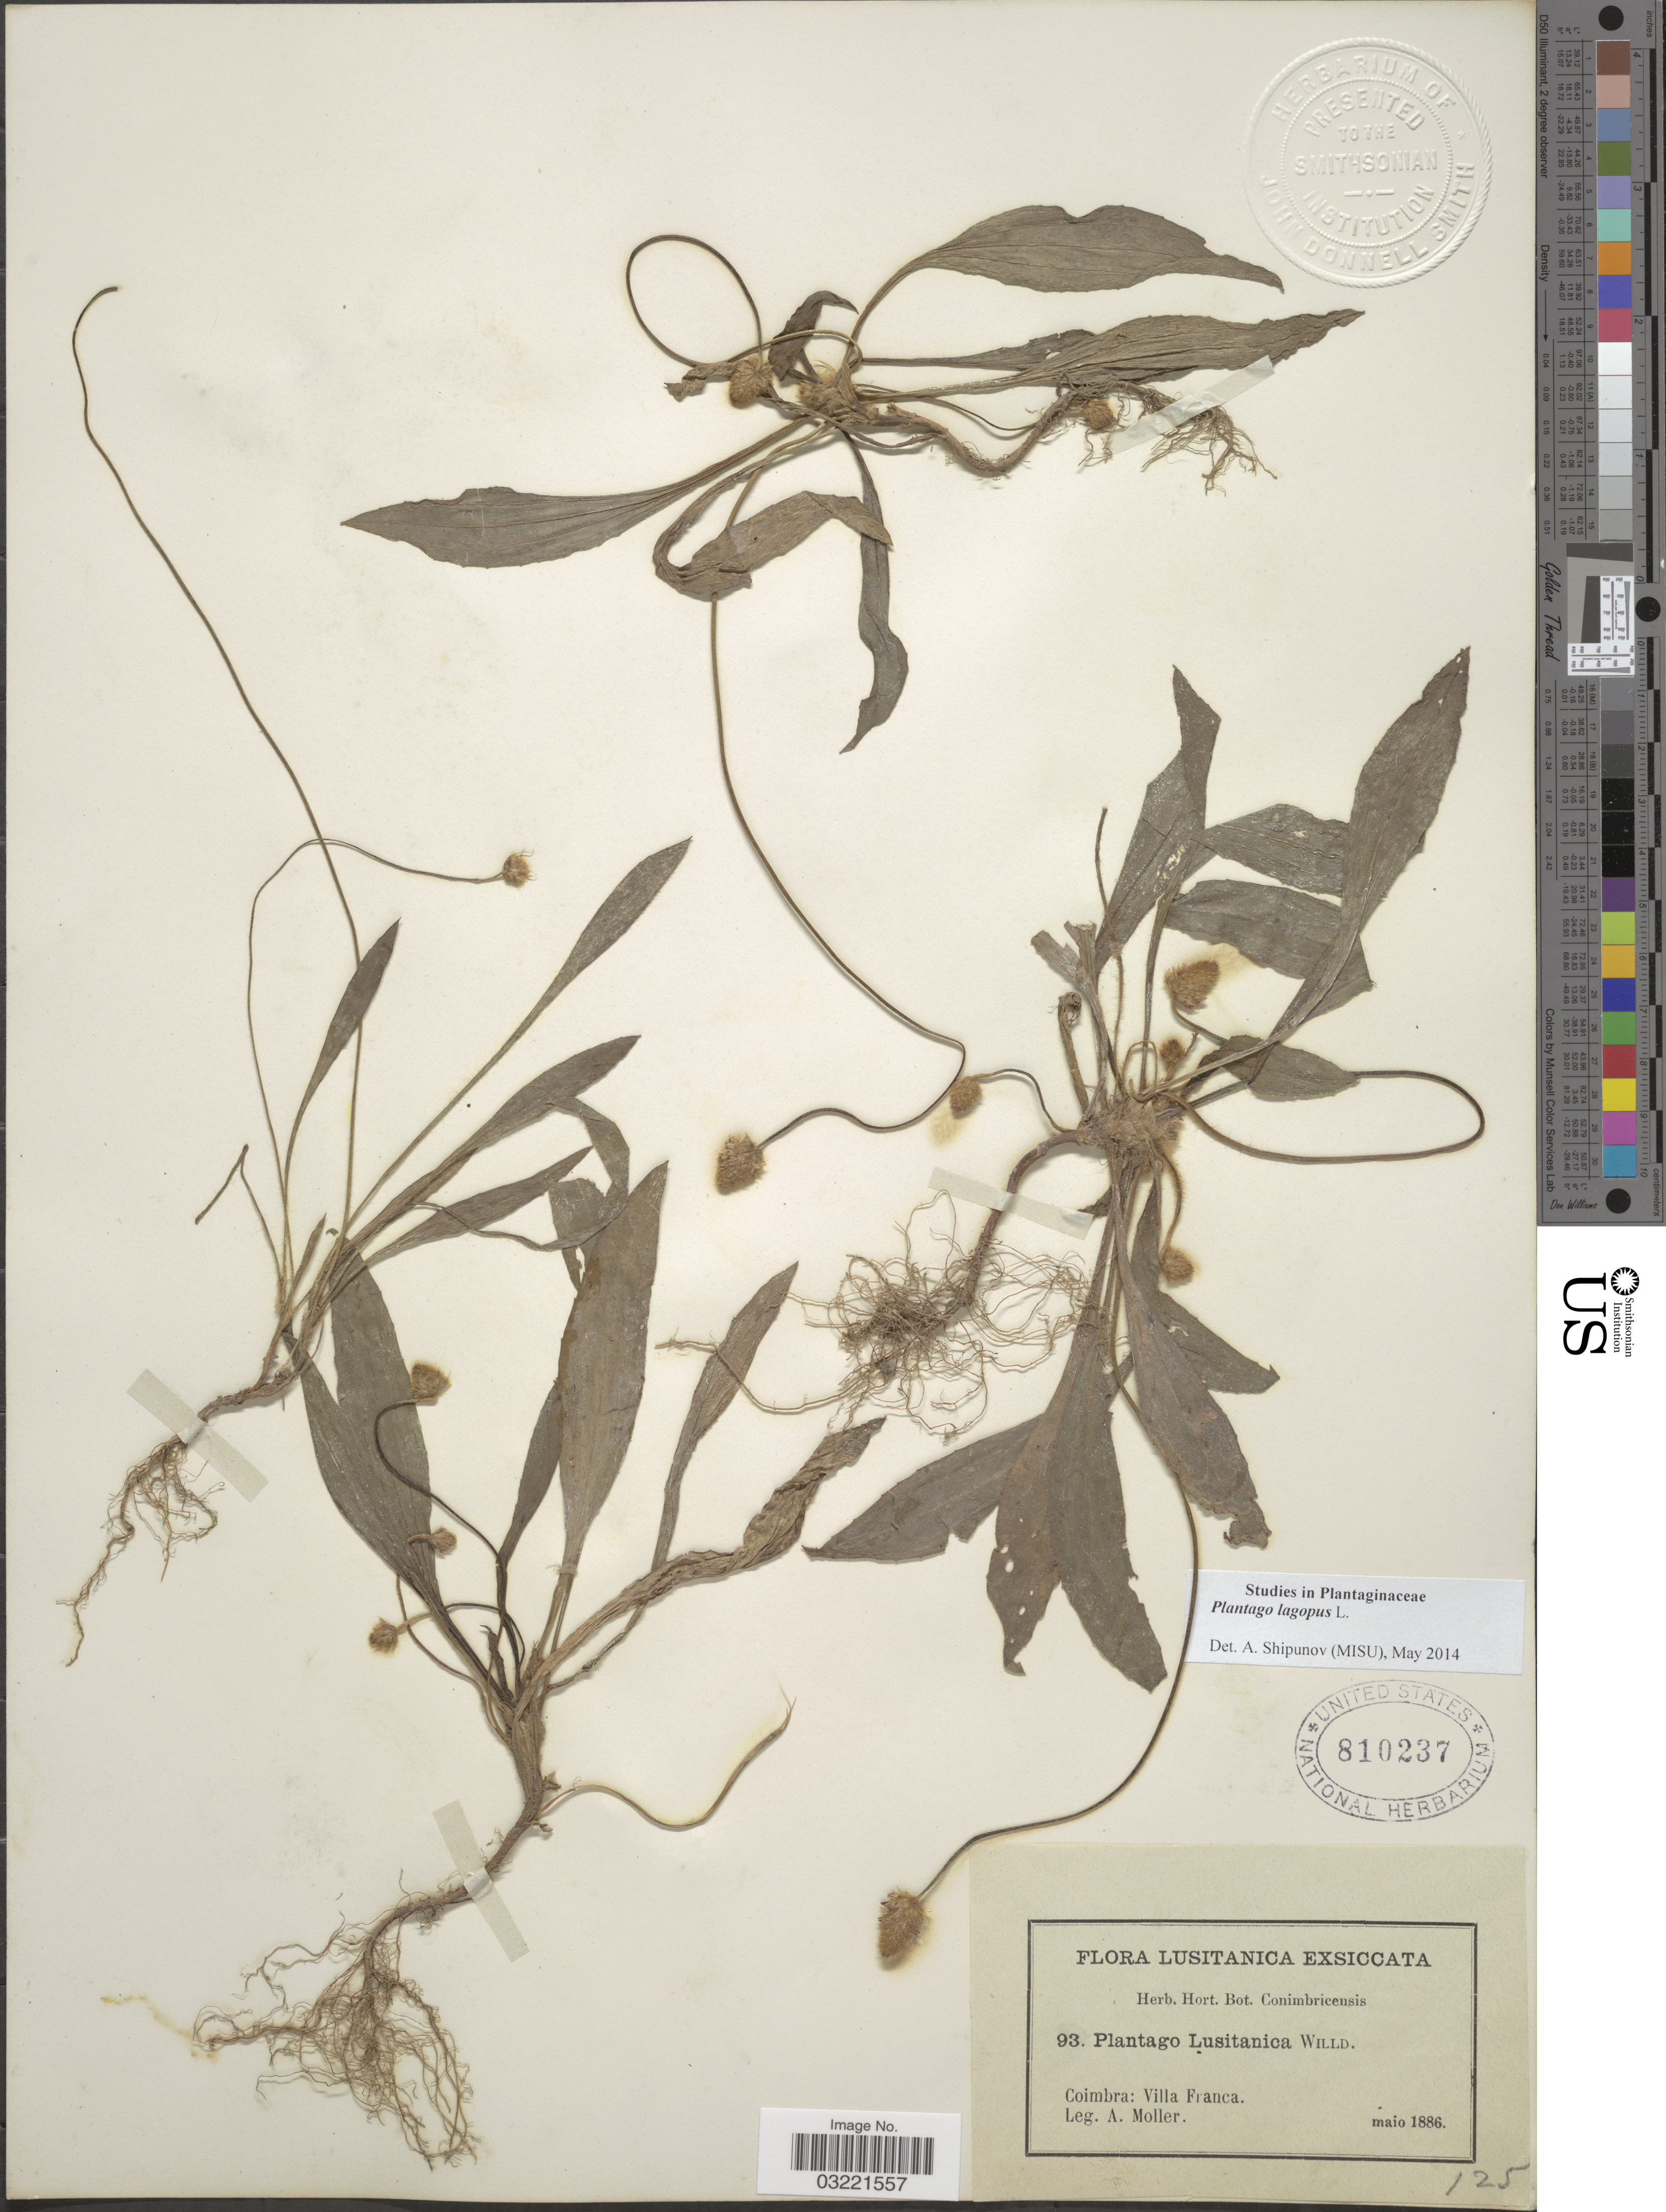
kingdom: Plantae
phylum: Tracheophyta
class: Magnoliopsida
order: Lamiales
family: Plantaginaceae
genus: Plantago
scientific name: Plantago lagopus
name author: L.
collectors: A. Moller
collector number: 93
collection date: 1886-05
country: Portugal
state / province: Coimbra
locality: Lusitanica. Villa Franca.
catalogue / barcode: US 810237